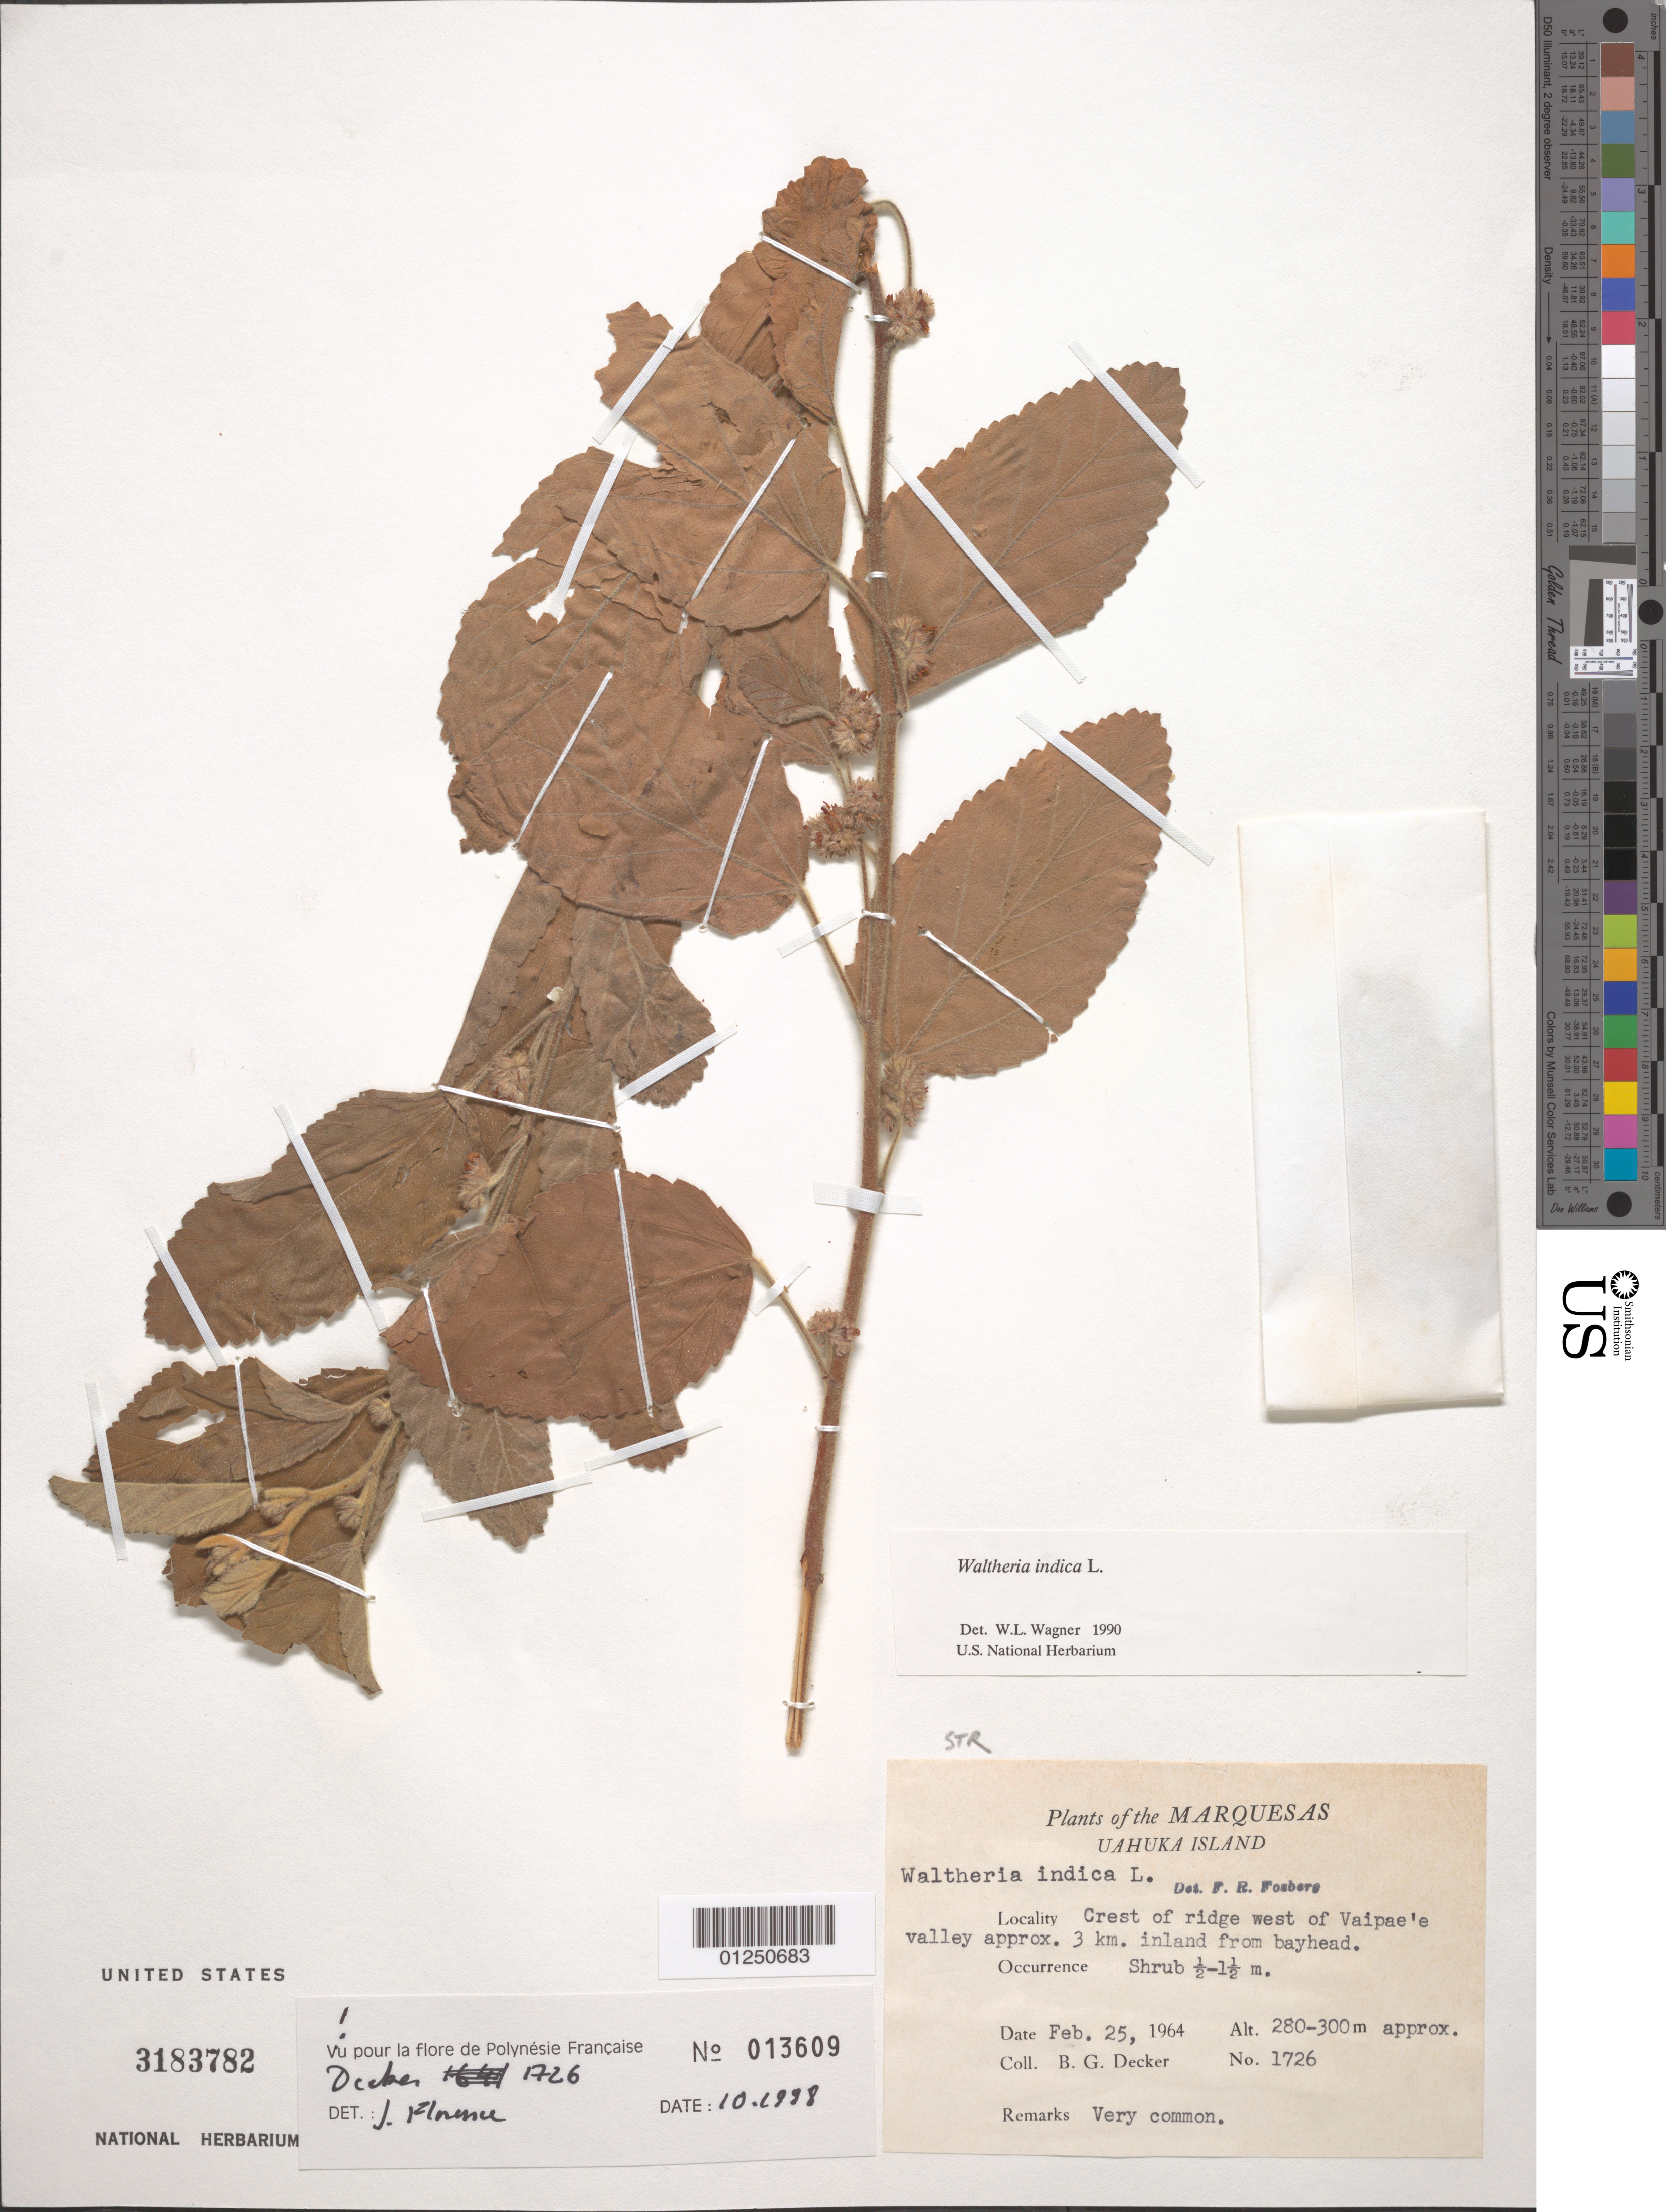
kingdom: Plantae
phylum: Tracheophyta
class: Magnoliopsida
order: Malvales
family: Malvaceae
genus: Waltheria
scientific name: Waltheria indica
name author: L.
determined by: Wagner, W. L., (BOT), Smithsonian Institution - National Museum of Natural History (UNITED STATES)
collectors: B. G. Decker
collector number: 1726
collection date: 1964-02-25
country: French Polynesia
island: Ua Huka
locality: crest of ridge W of Vaipae'e Valley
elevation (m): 280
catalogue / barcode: US 3183782